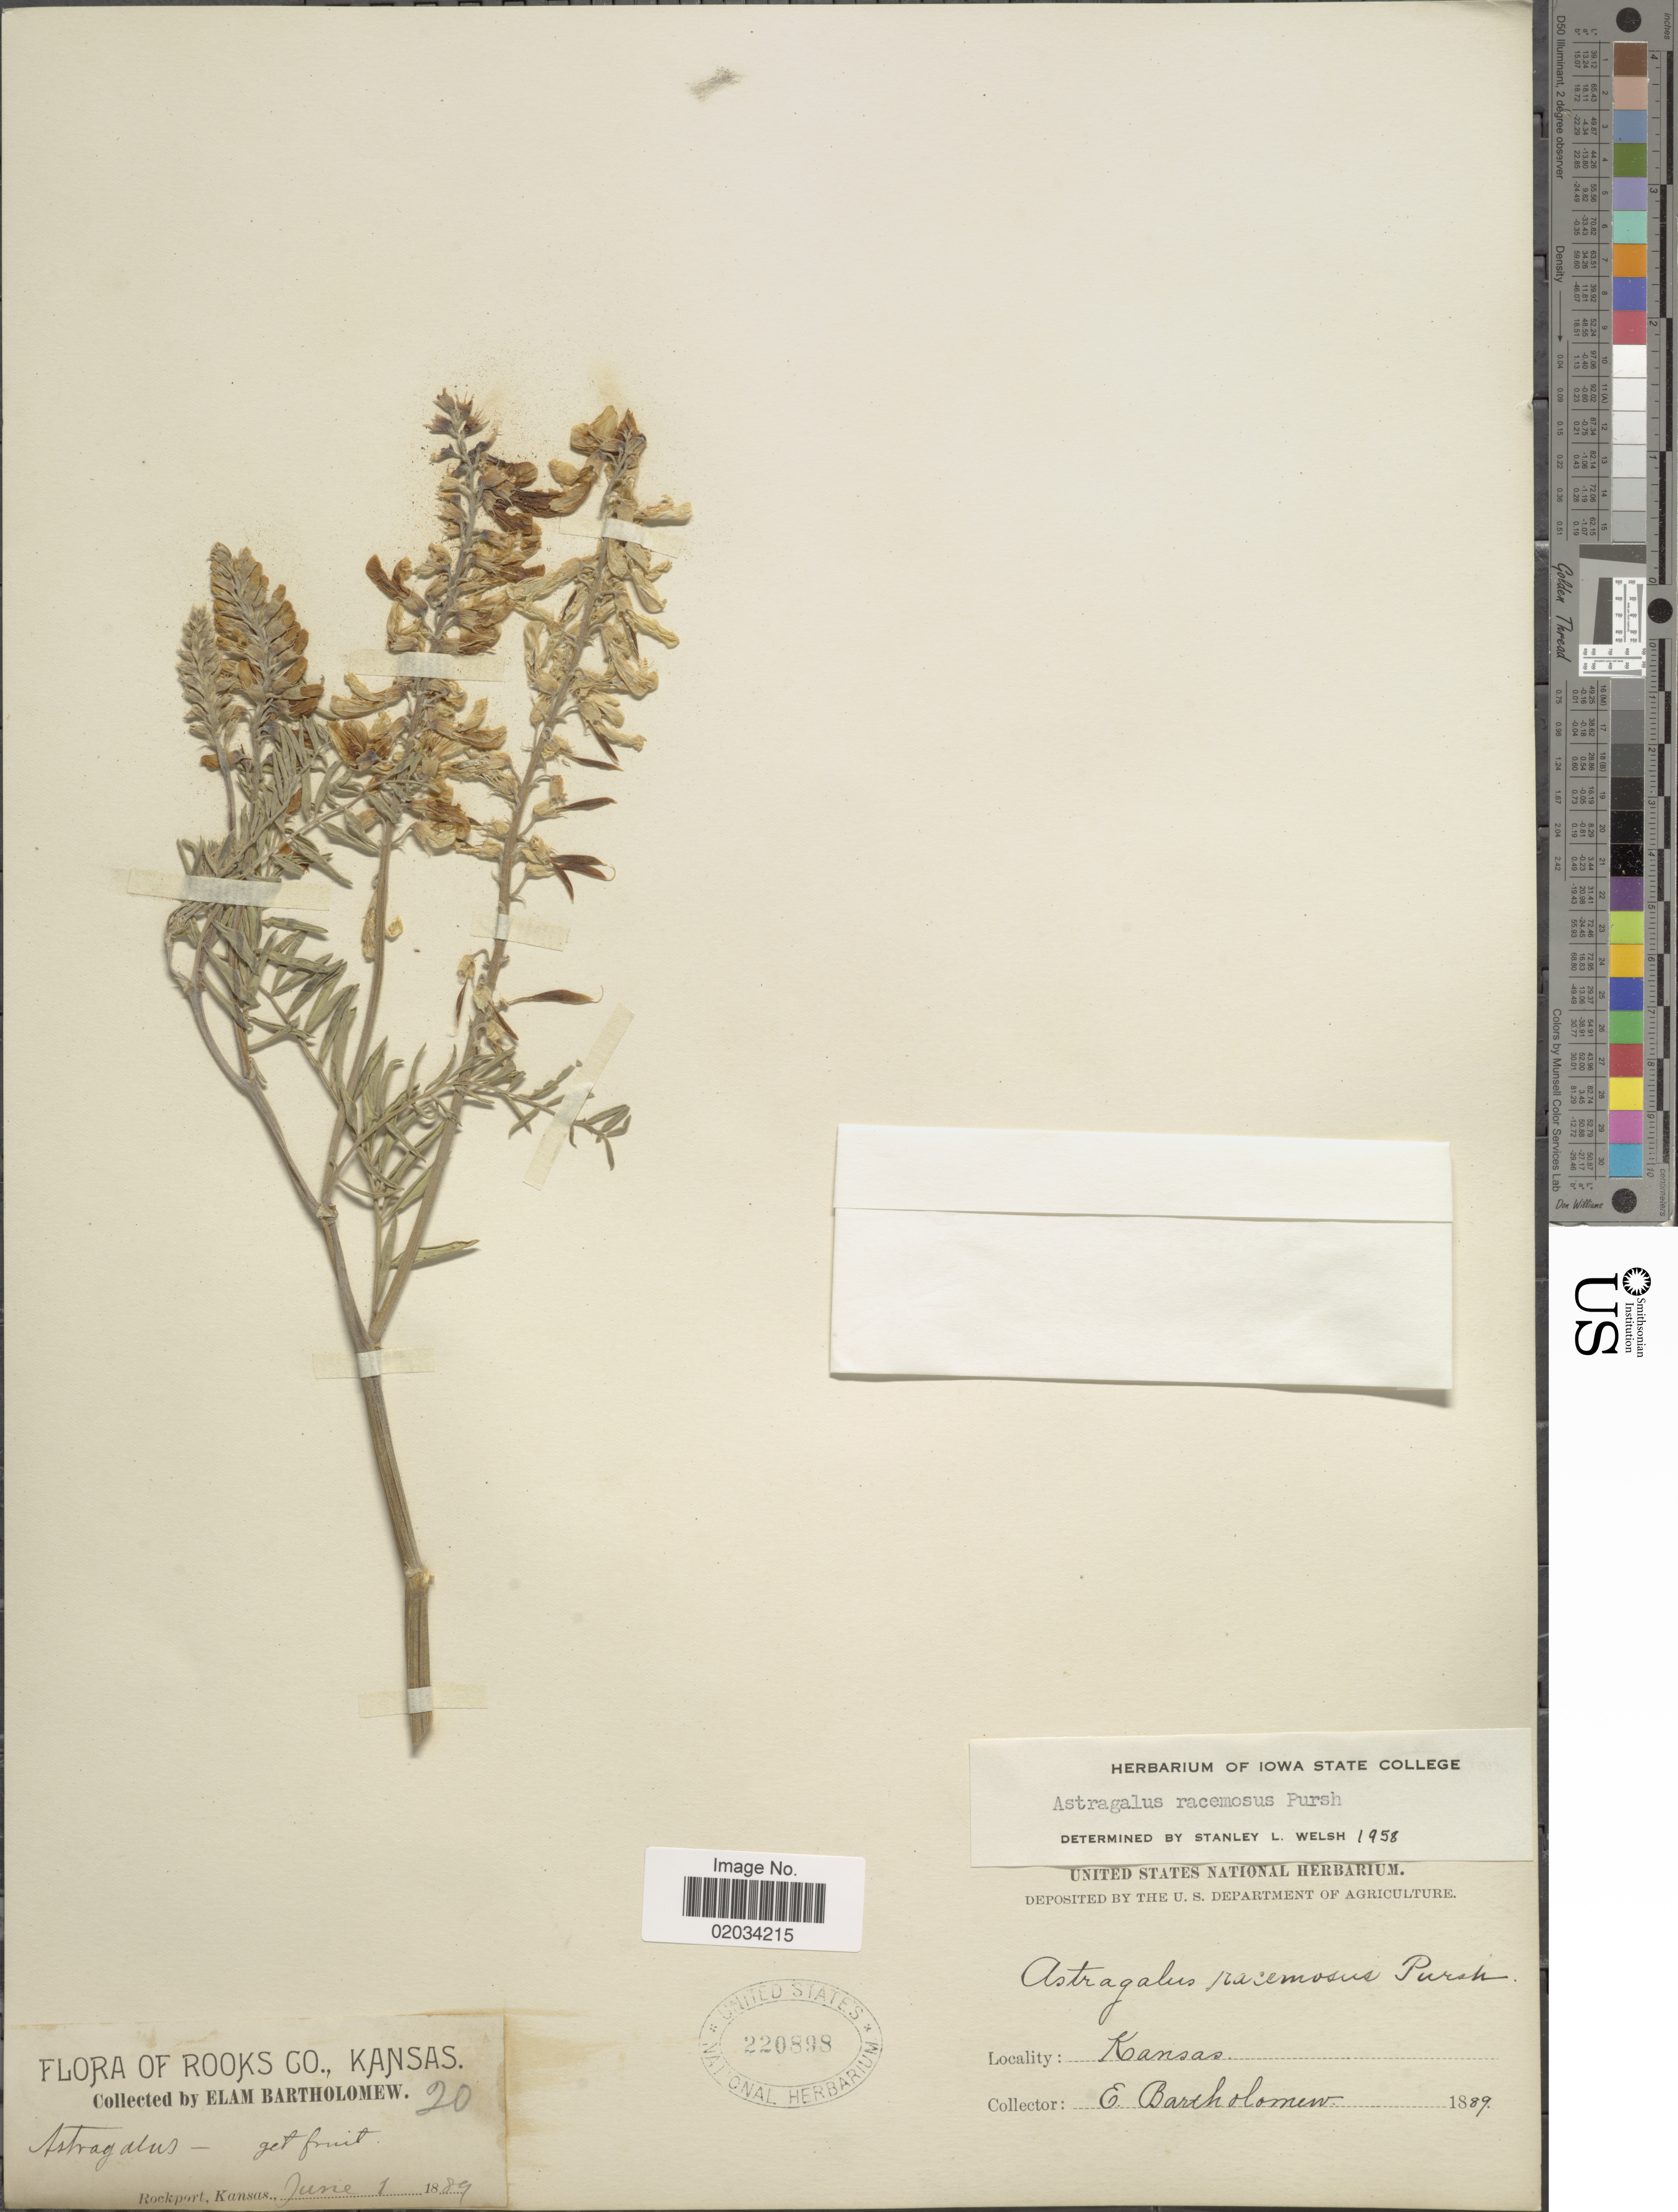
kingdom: Plantae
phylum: Tracheophyta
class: Magnoliopsida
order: Fabales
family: Fabaceae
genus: Astragalus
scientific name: Astragalus racemosus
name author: Pursh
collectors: E. Bartholomew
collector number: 20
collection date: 1889-06-01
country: United States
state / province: Kansas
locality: Rooks Co.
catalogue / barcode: US 220898